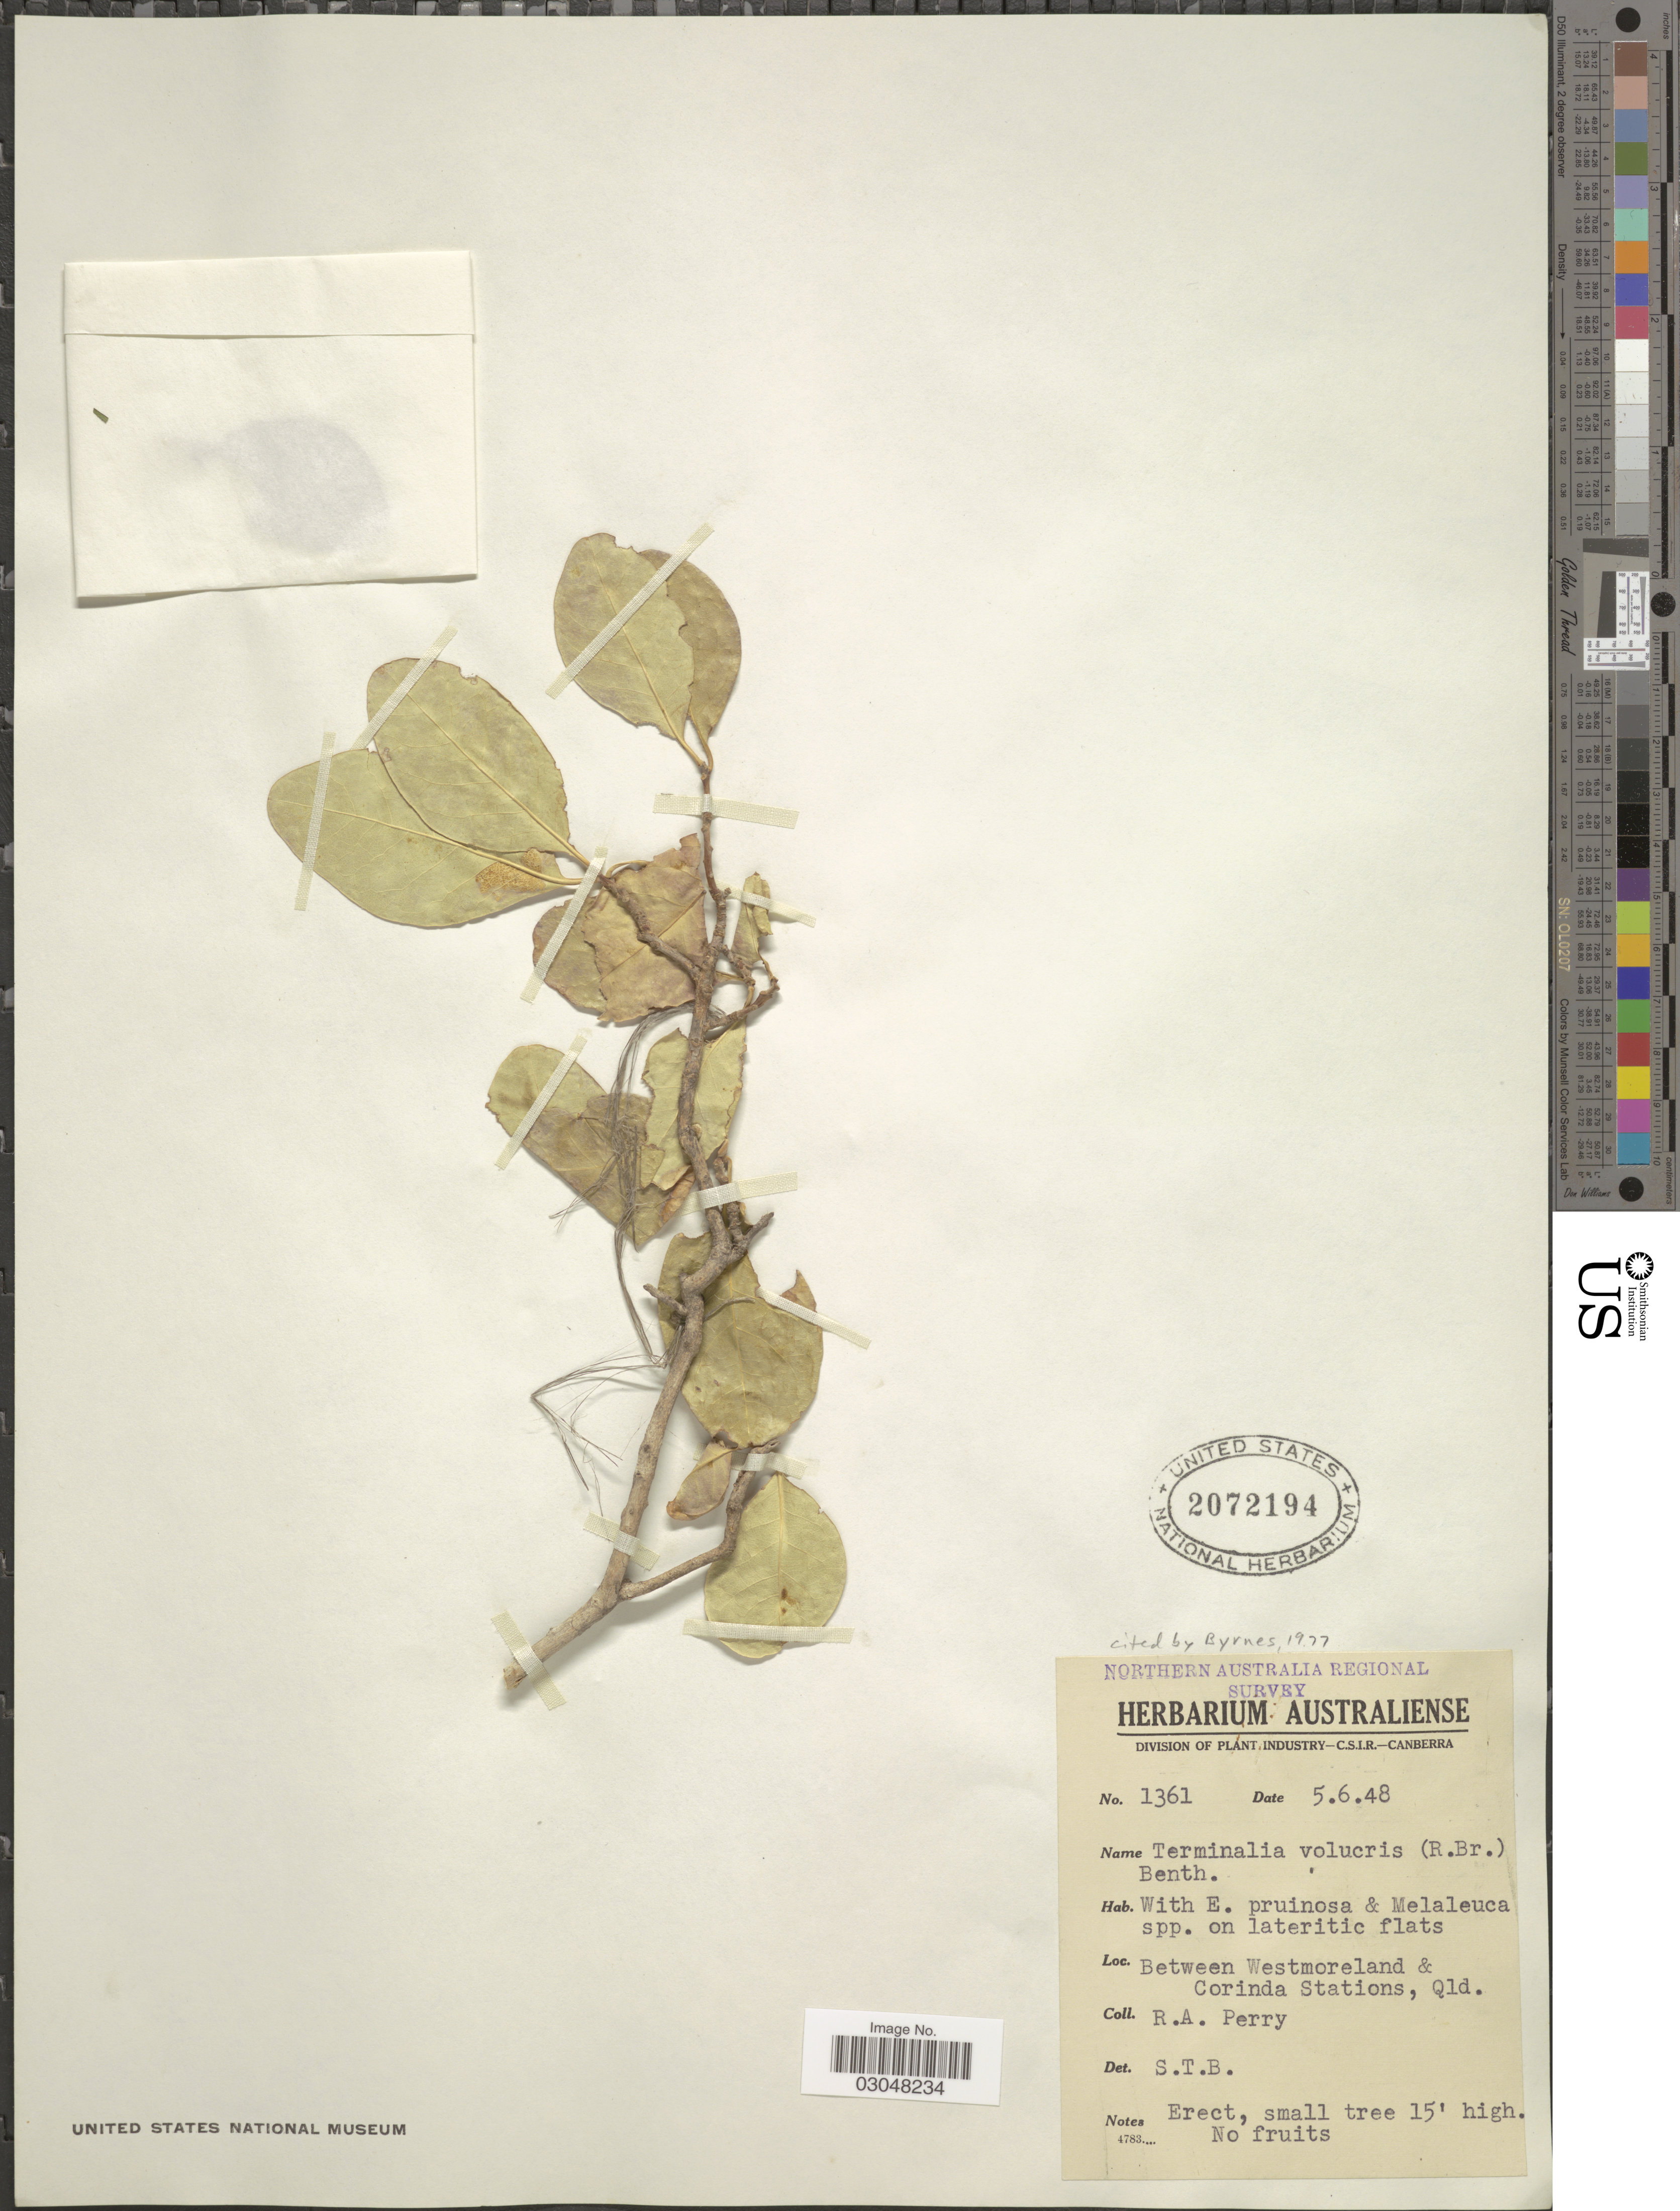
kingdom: Plantae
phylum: Tracheophyta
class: Magnoliopsida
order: Myrtales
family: Combretaceae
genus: Terminalia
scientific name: Terminalia volucris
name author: R. Br. ex Benth.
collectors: Perry, R. A.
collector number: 1361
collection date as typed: Transcribed d/m/y: 5/6/48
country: Australia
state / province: Queensland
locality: Between Westmoreland & Corinda Stations, Qld.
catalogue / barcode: US 2072194